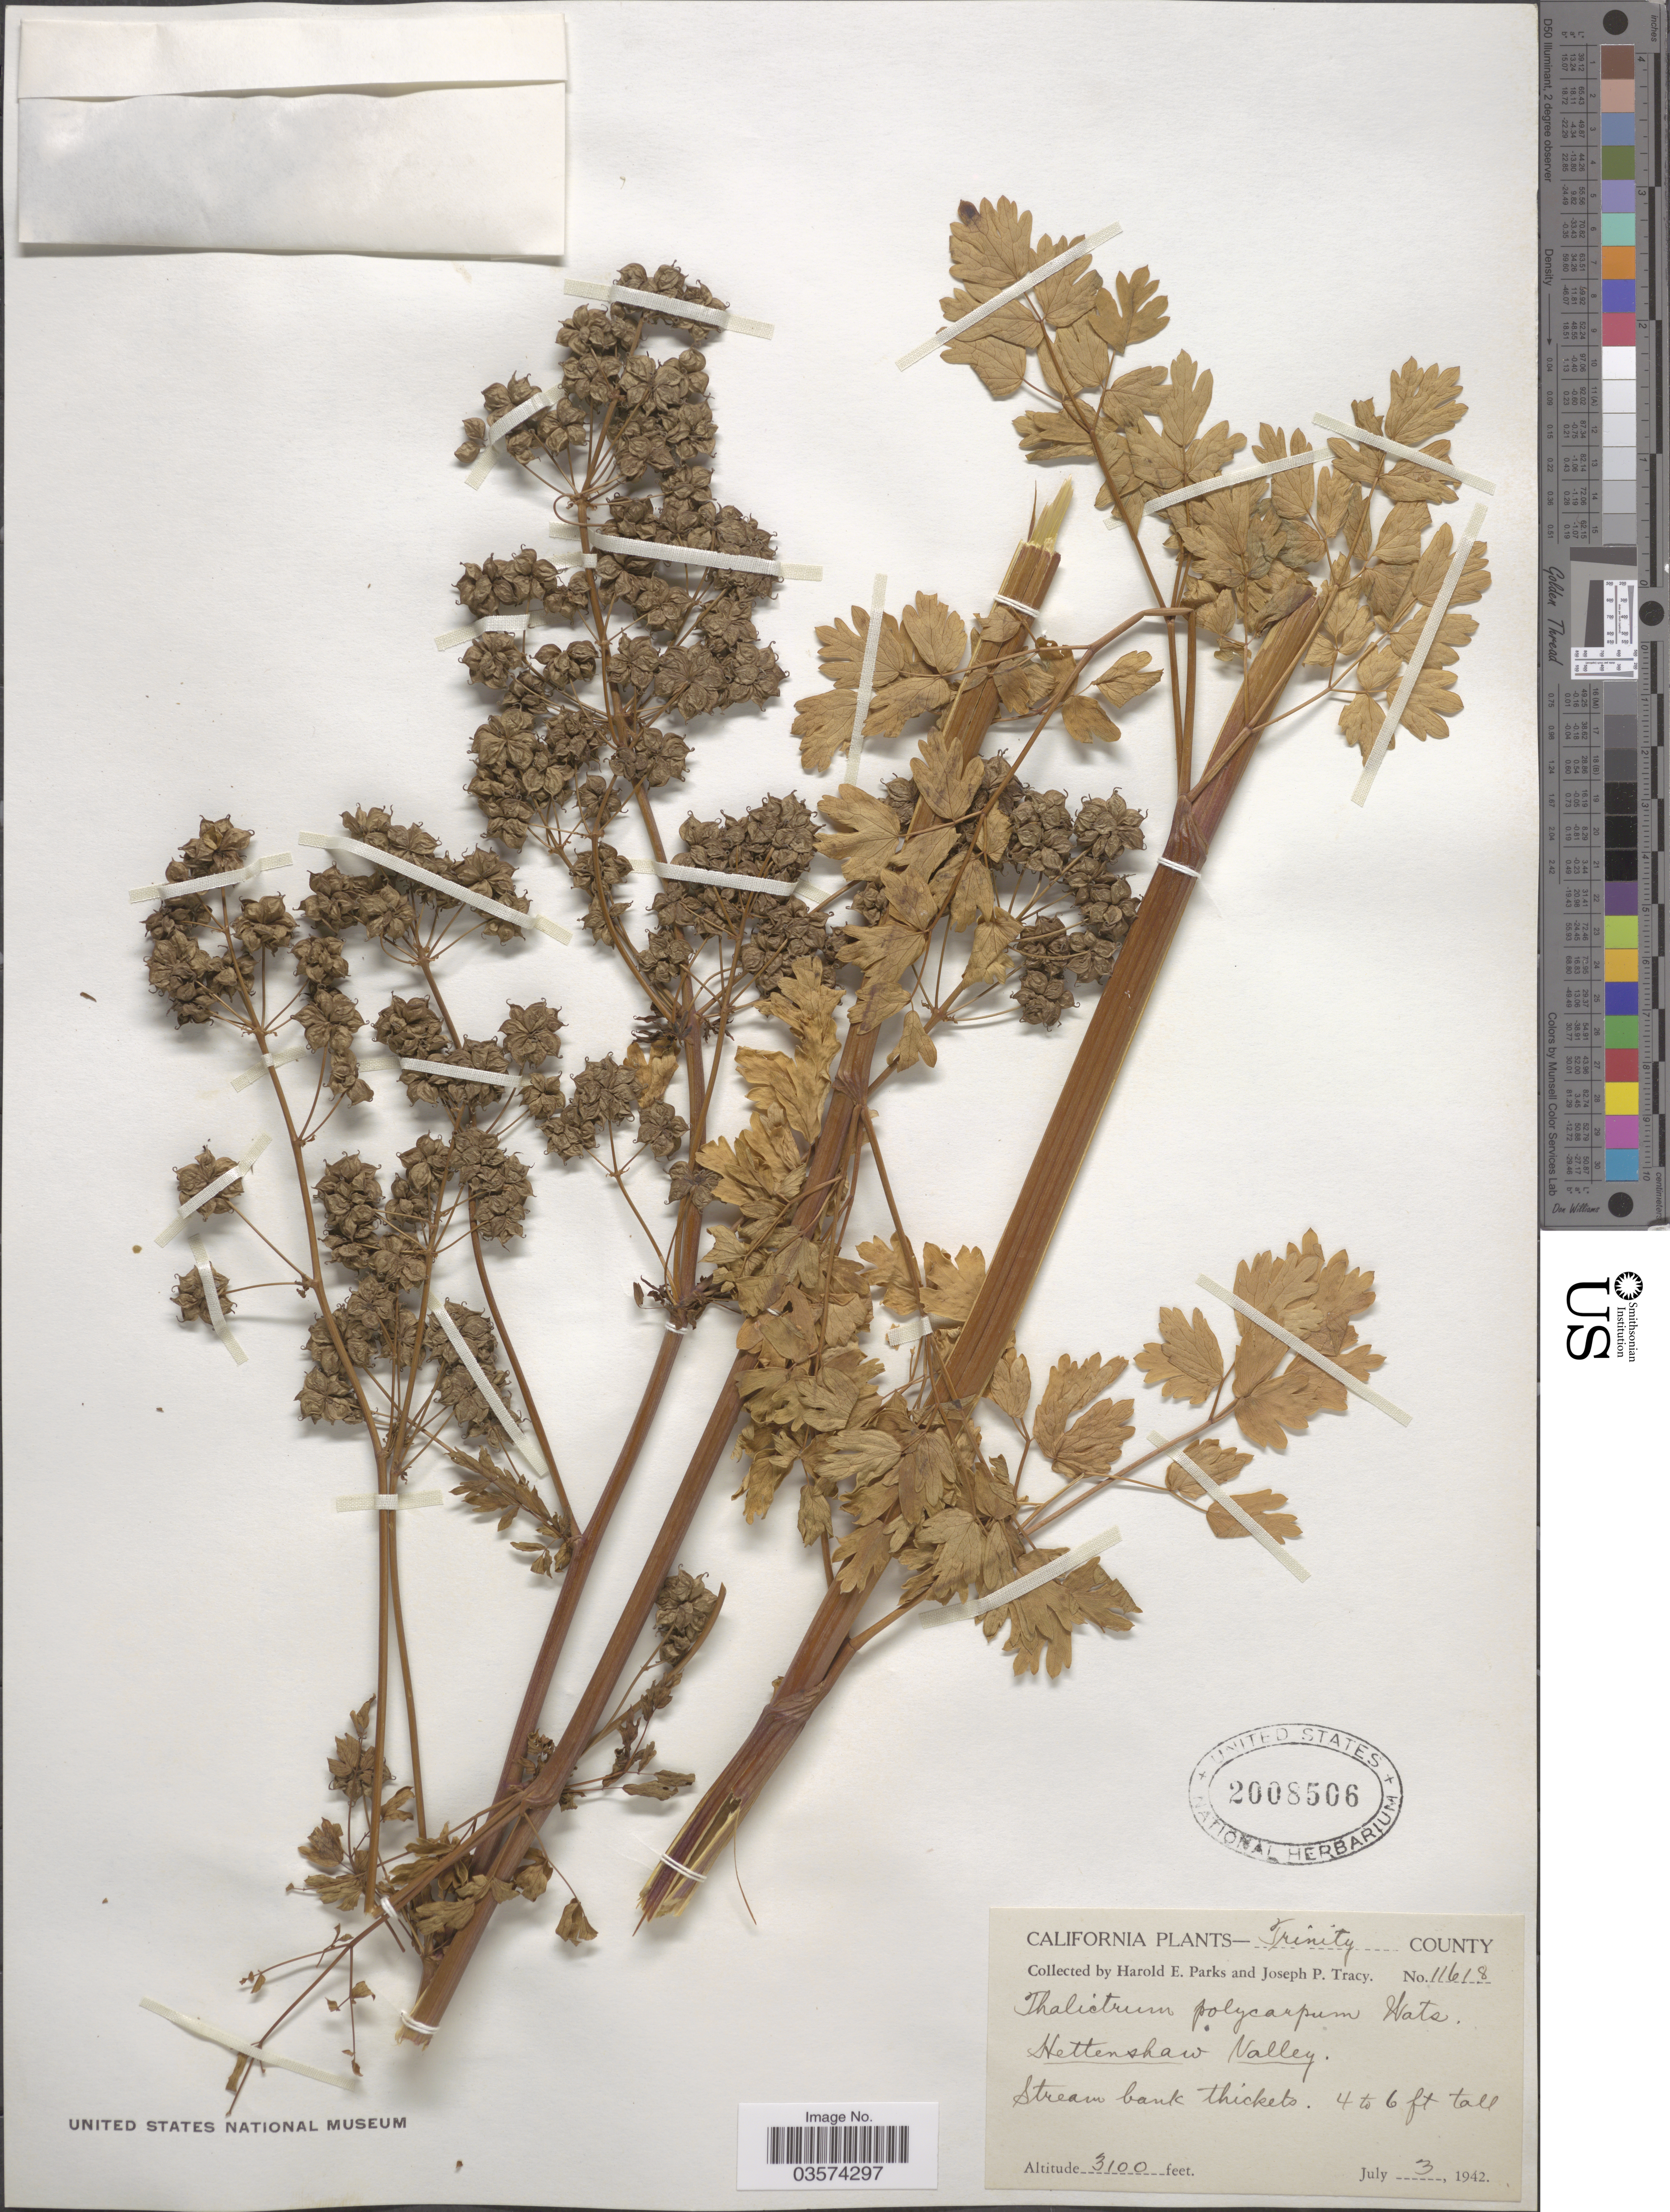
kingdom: Plantae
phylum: Tracheophyta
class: Magnoliopsida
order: Ranunculales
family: Ranunculaceae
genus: Thalictrum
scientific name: Thalictrum polycarpum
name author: (Torr.) S. Watson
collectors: H. E. Parks & J. Tracy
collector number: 11618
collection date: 1942-07-03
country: United States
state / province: California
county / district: Trinity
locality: Trinity County. Hettenshaw Valley.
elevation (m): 945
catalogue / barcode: US 2008506